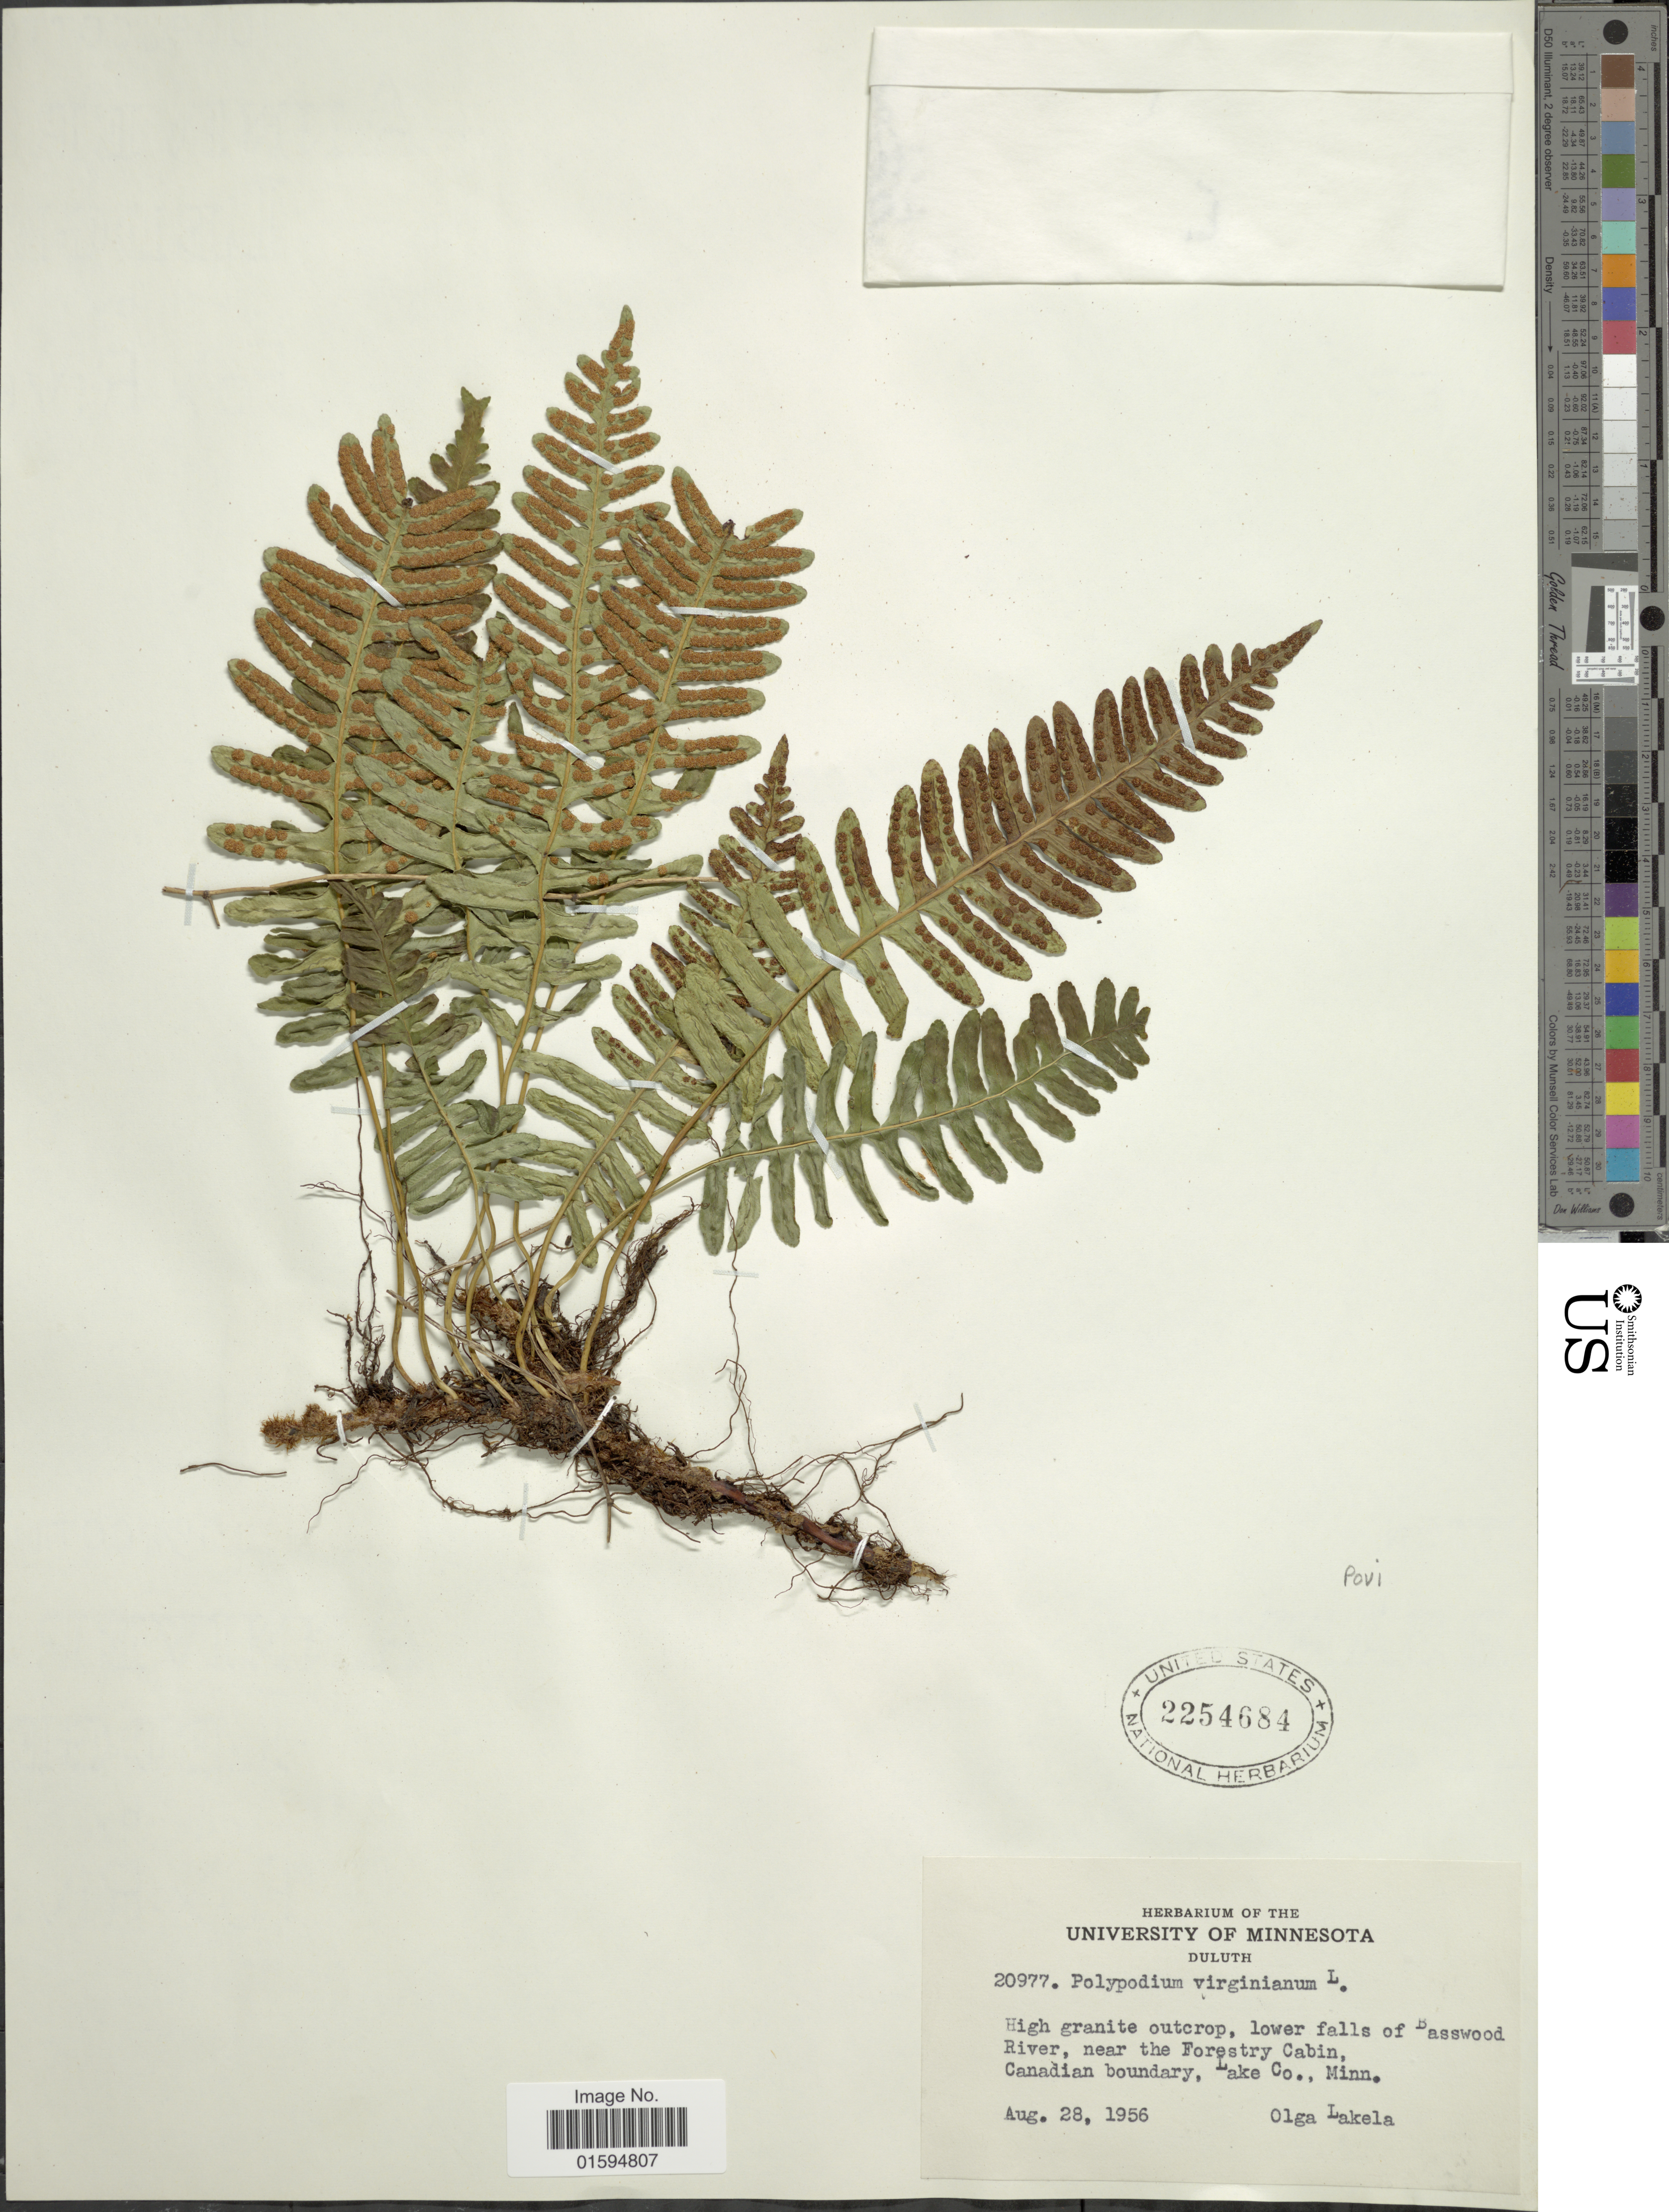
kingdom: Plantae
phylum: Tracheophyta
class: Polypodiopsida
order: Polypodiales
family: Polypodiaceae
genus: Polypodium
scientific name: Polypodium virginianum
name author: L.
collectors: O. K. Lakela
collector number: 20977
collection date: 1956-08-28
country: United States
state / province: Minnesota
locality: High granite outcrop, lower falls of Basswood River, near the Forestry Cabin, Canadian Boundary, Lake Co.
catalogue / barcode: US 2254684